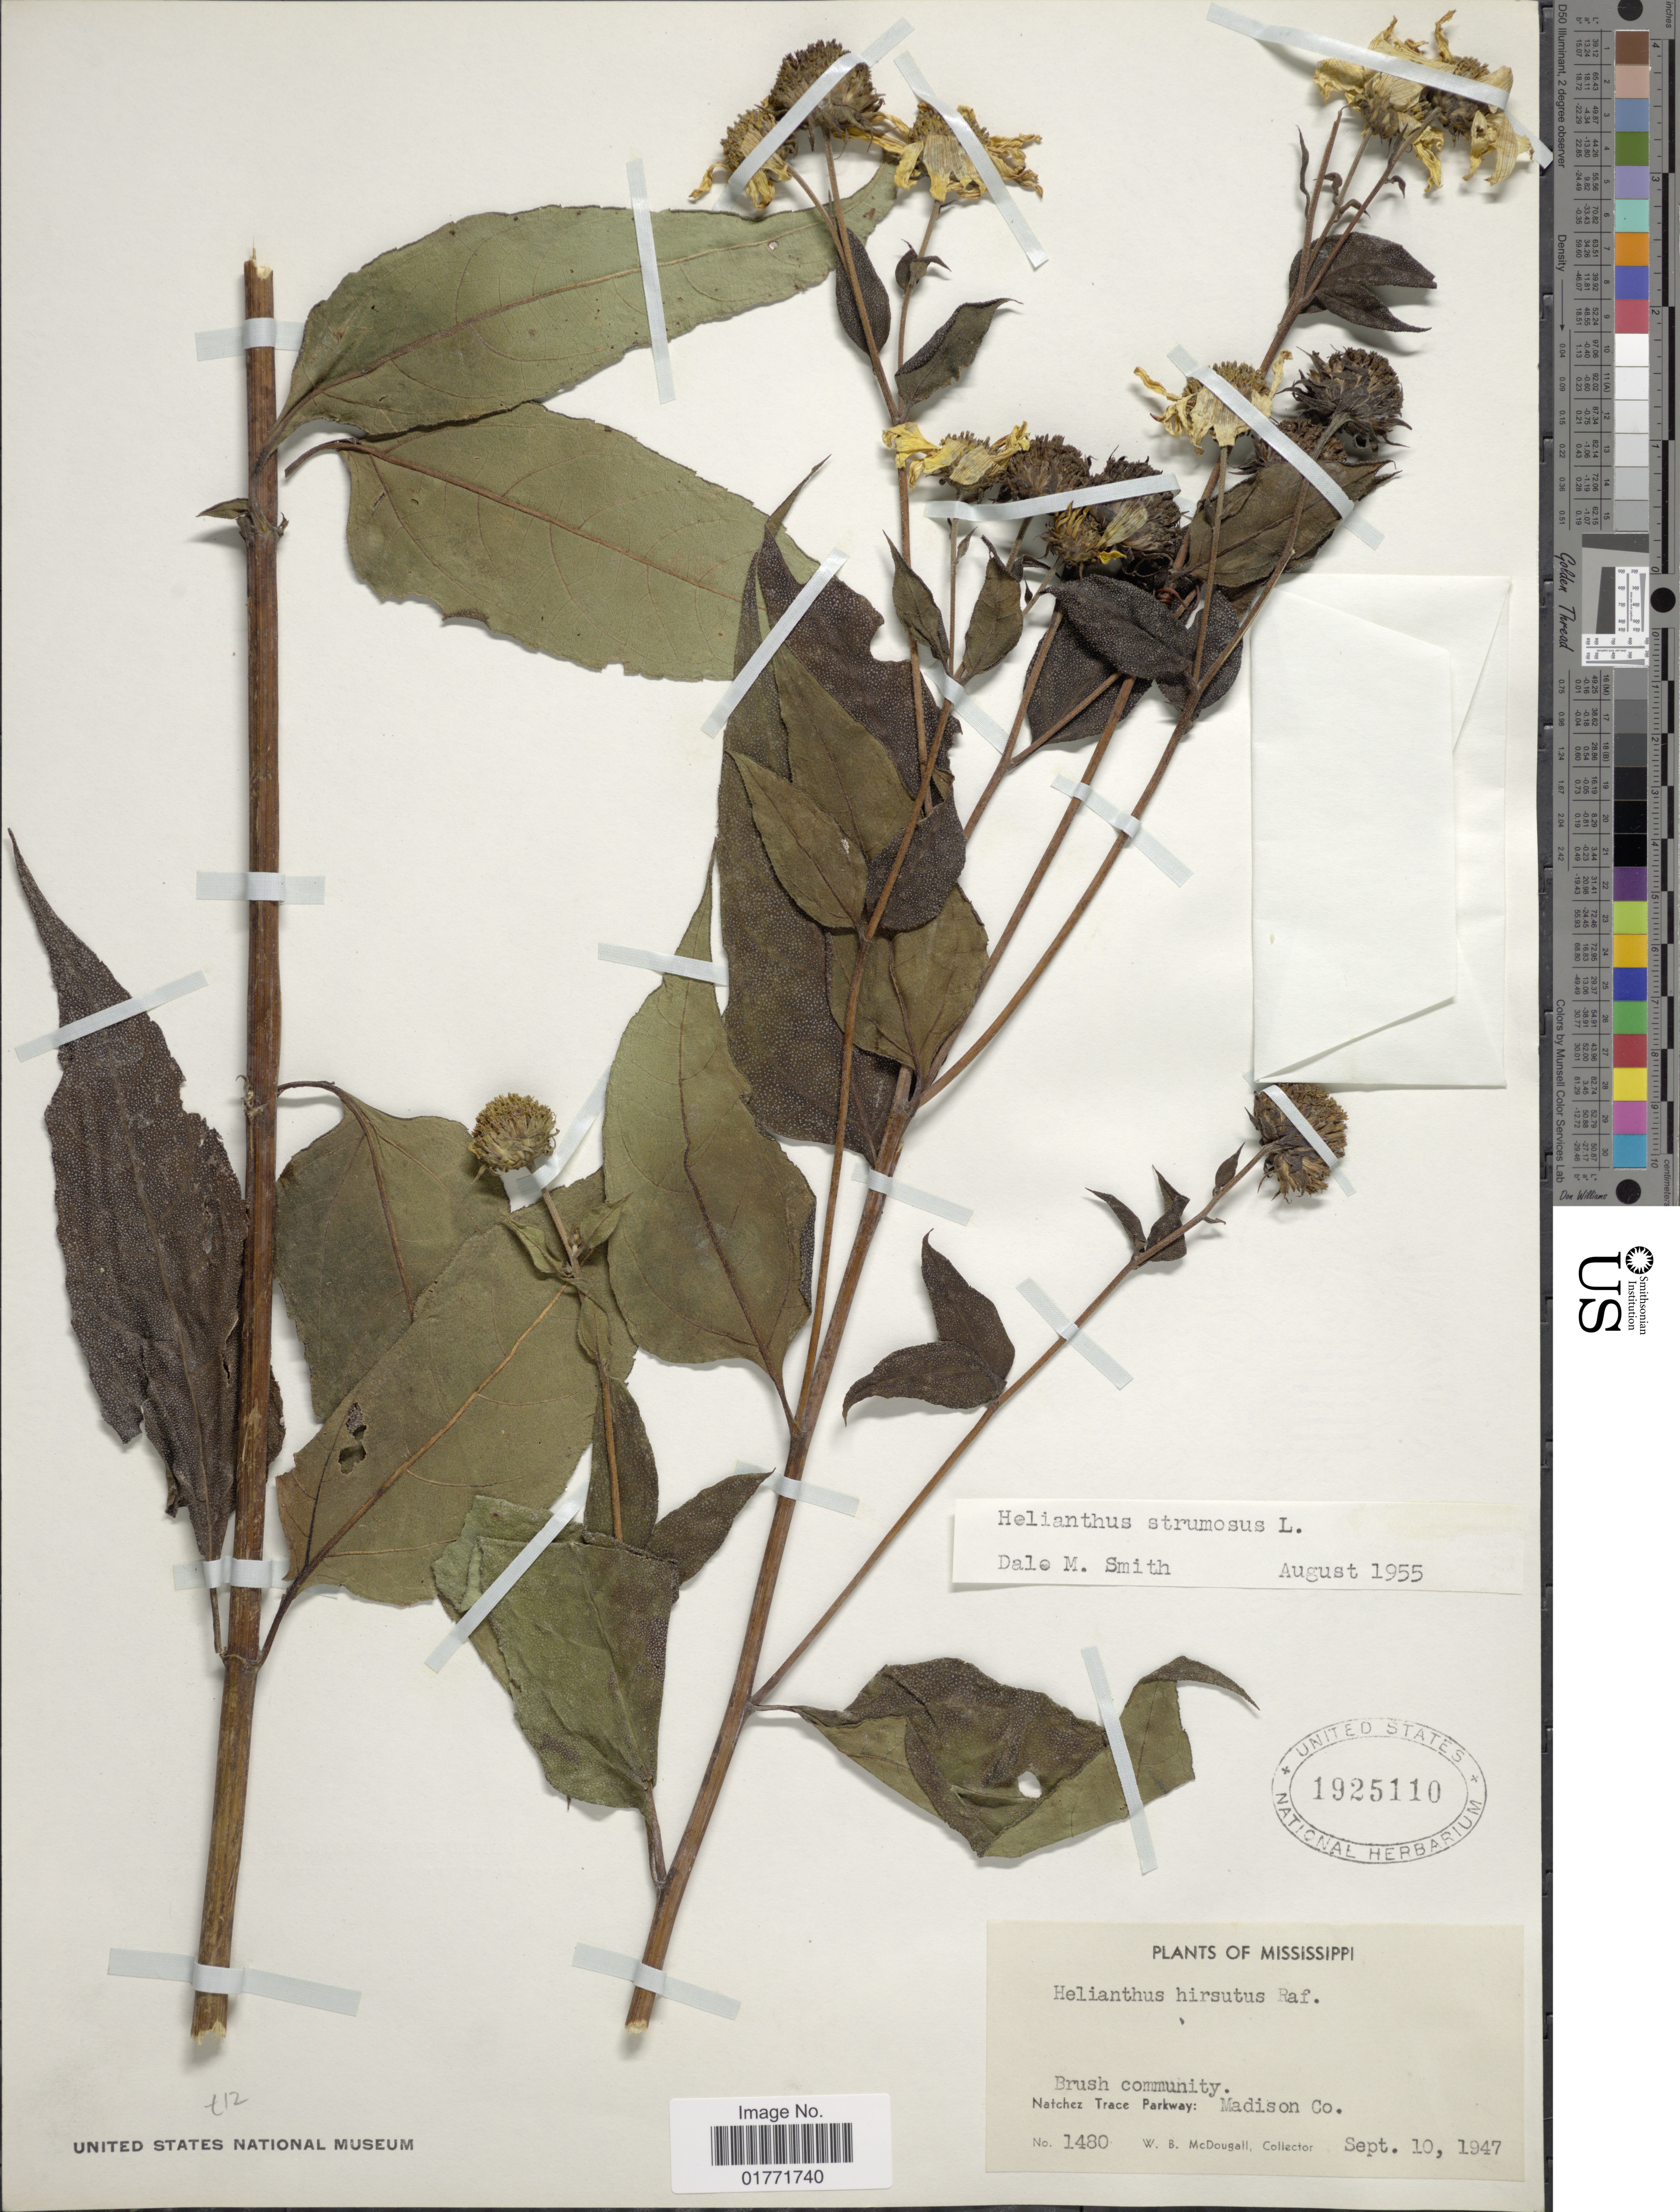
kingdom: Plantae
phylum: Tracheophyta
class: Magnoliopsida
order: Asterales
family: Asteraceae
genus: Helianthus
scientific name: Helianthus strumosus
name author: L.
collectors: W. B. McDougal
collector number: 1480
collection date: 1947-09-10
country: United States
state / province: Mississippi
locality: Natchez, Trace Parkway: Midson Co.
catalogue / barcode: US 1925110